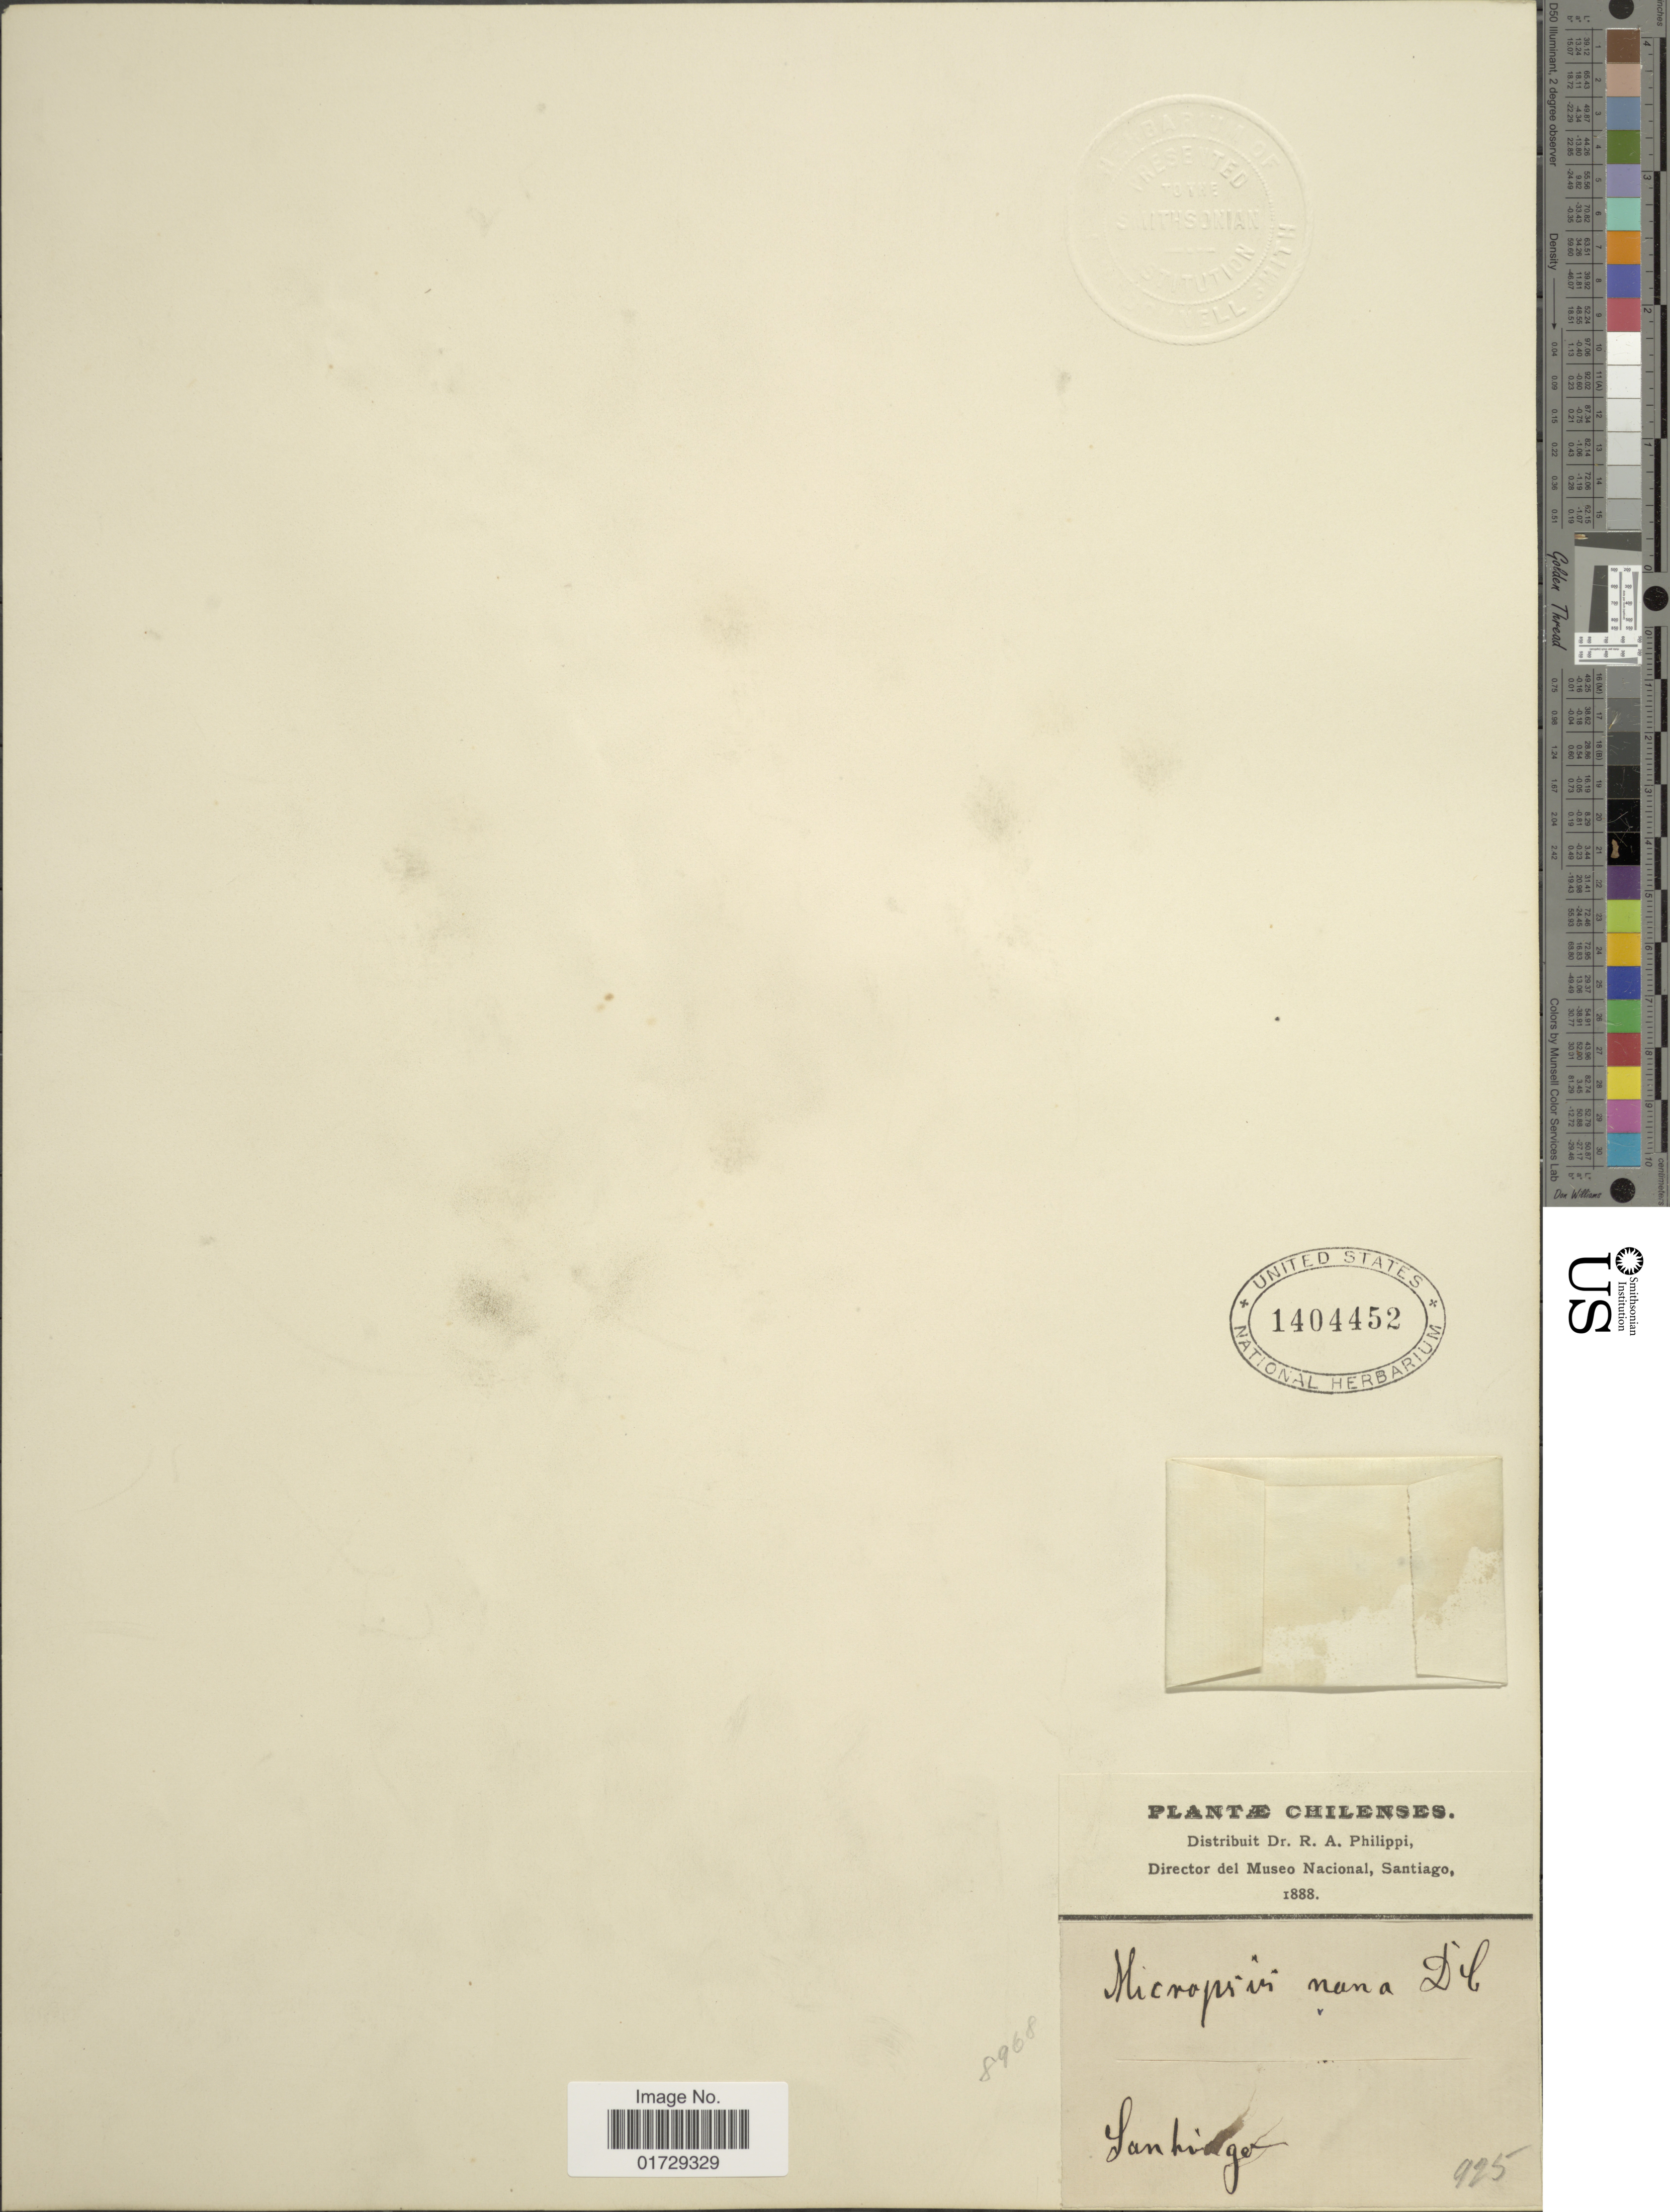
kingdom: Plantae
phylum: Tracheophyta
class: Magnoliopsida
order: Asterales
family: Asteraceae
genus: Micropsis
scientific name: Micropsis nana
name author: DC.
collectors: R. A. Philippi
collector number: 925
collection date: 1888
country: Chile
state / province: Región Metropolitana (RM)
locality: Santiago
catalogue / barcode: US 1404452